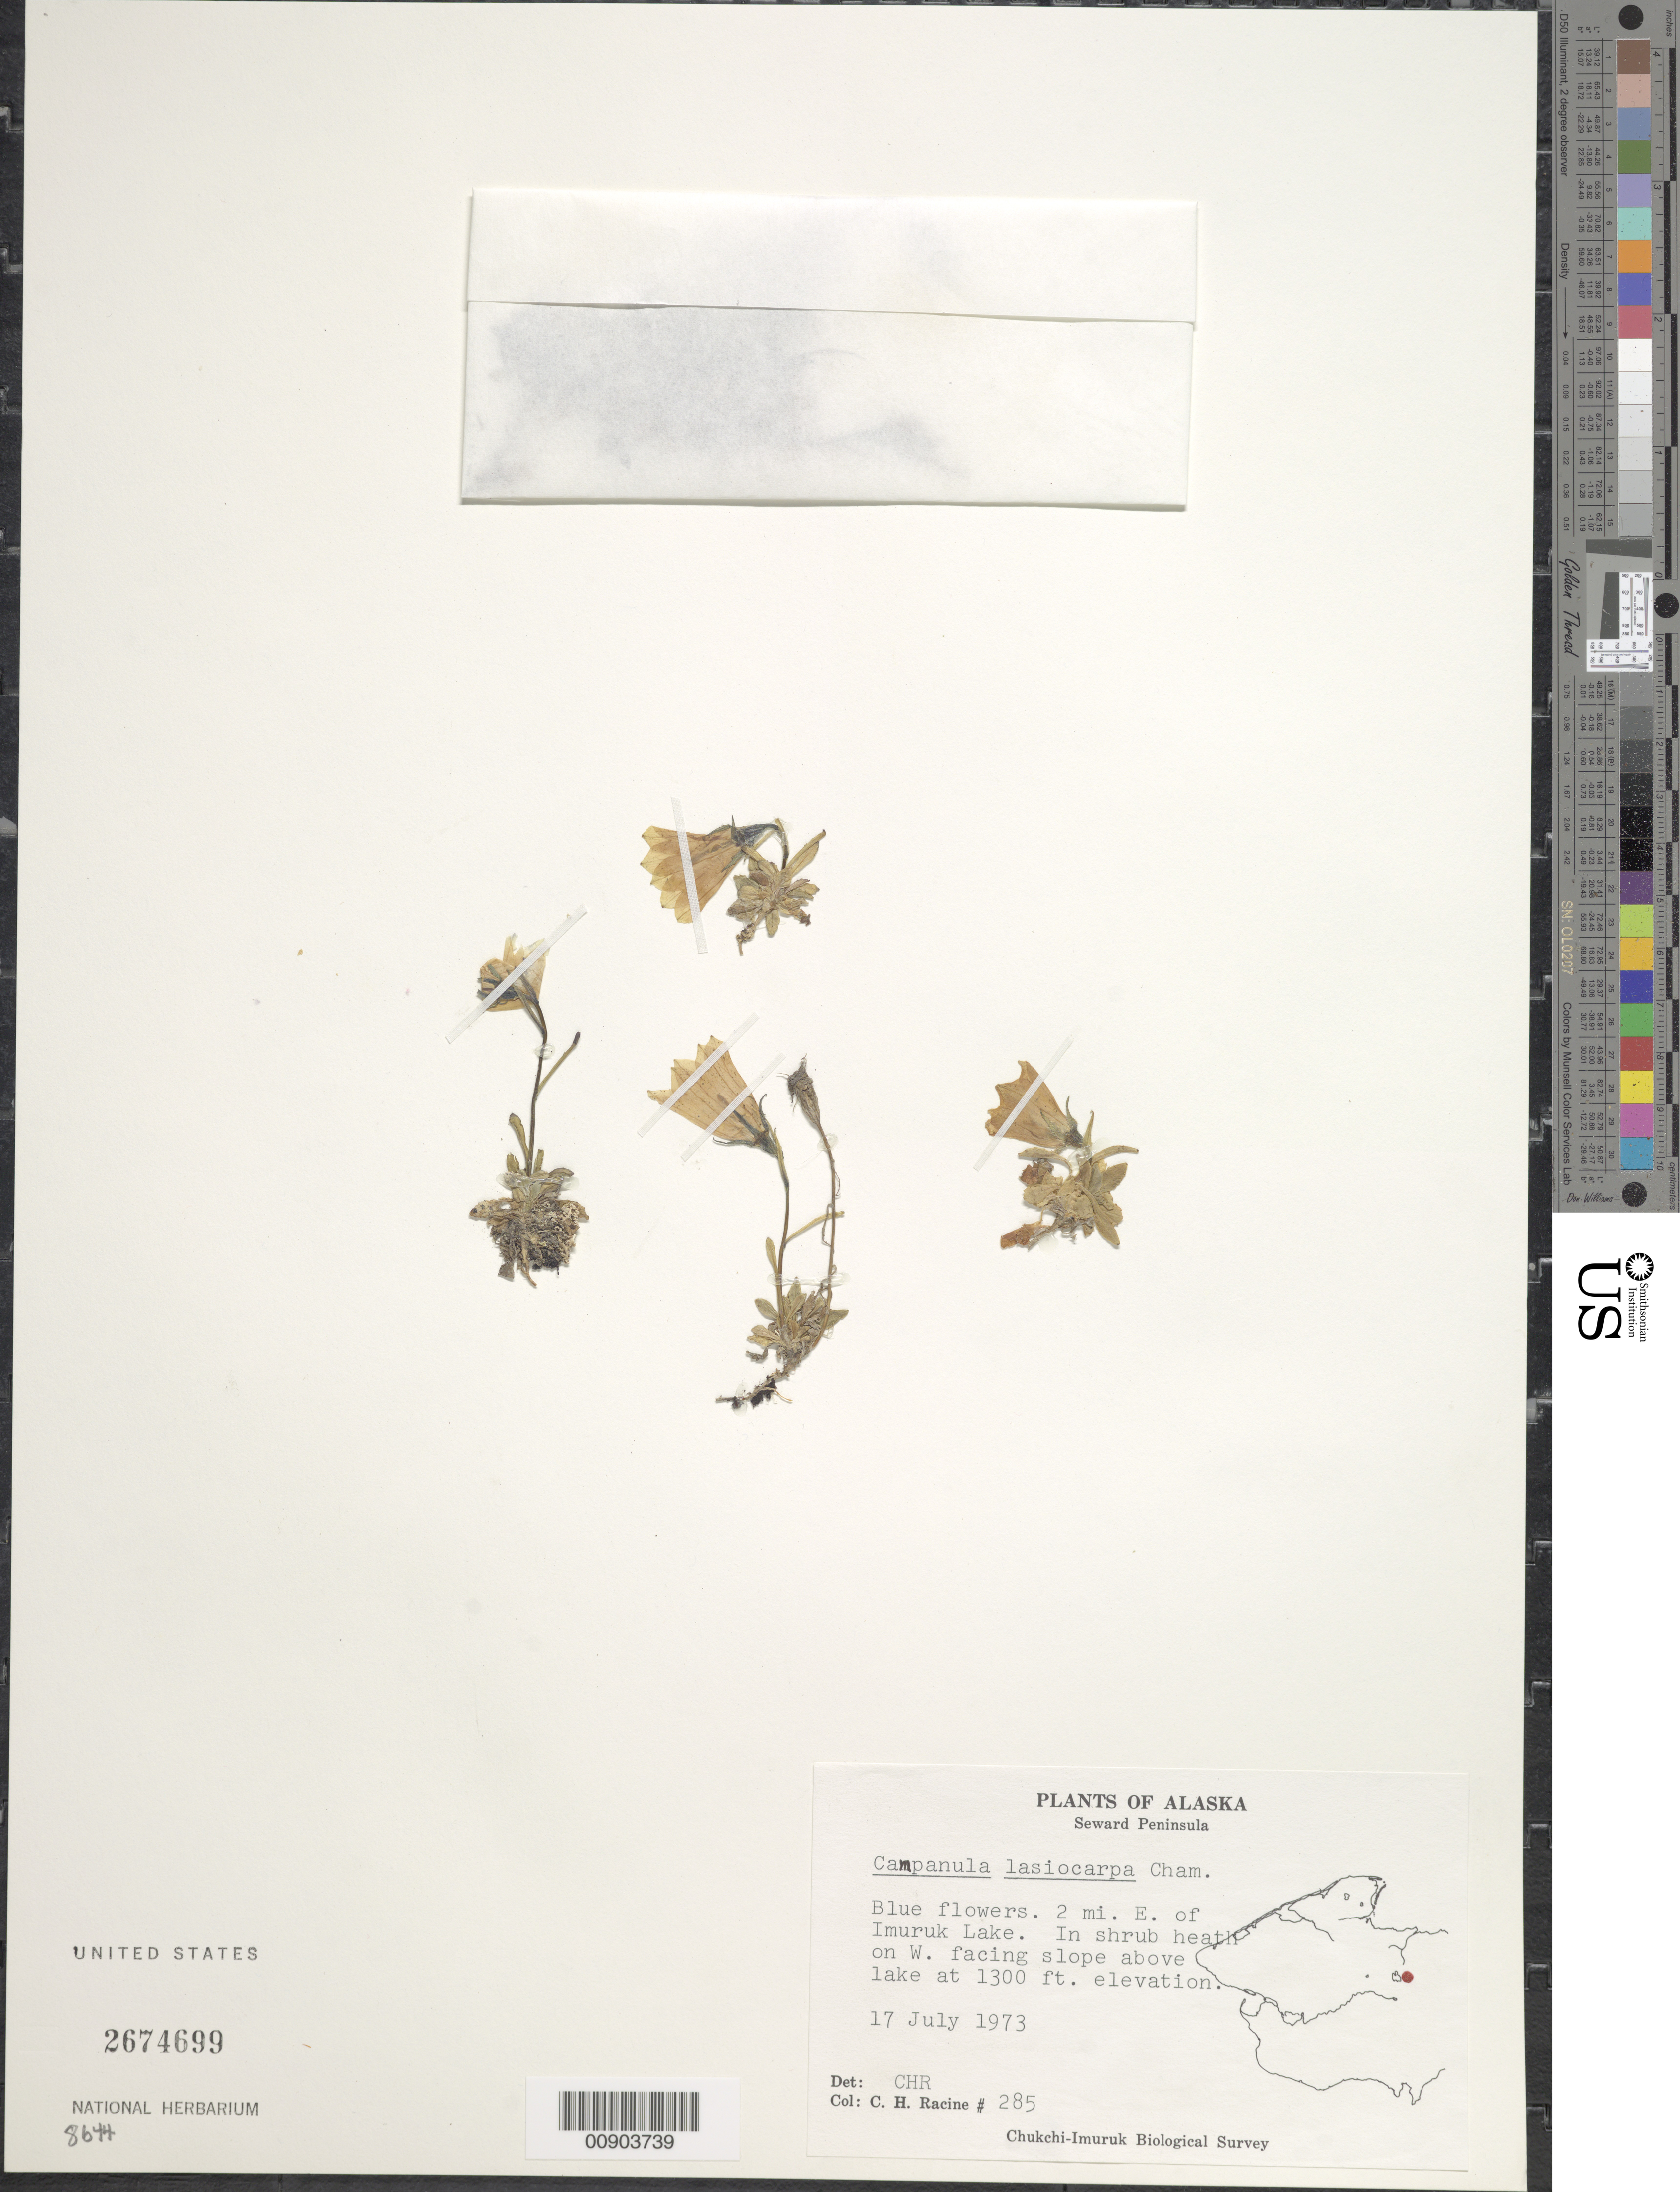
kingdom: Plantae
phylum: Tracheophyta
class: Magnoliopsida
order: Asterales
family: Campanulaceae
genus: Campanula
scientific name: Campanula lasiocarpa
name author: Cham.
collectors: C. Racine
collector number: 285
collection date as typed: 17 Jul 1973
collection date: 1973-07-17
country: United States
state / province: Alaska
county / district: Seward Peninsula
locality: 2 mi. E. of Imuruk Lake.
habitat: In shrub heath on W. facing slope above lake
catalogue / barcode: US 2674699